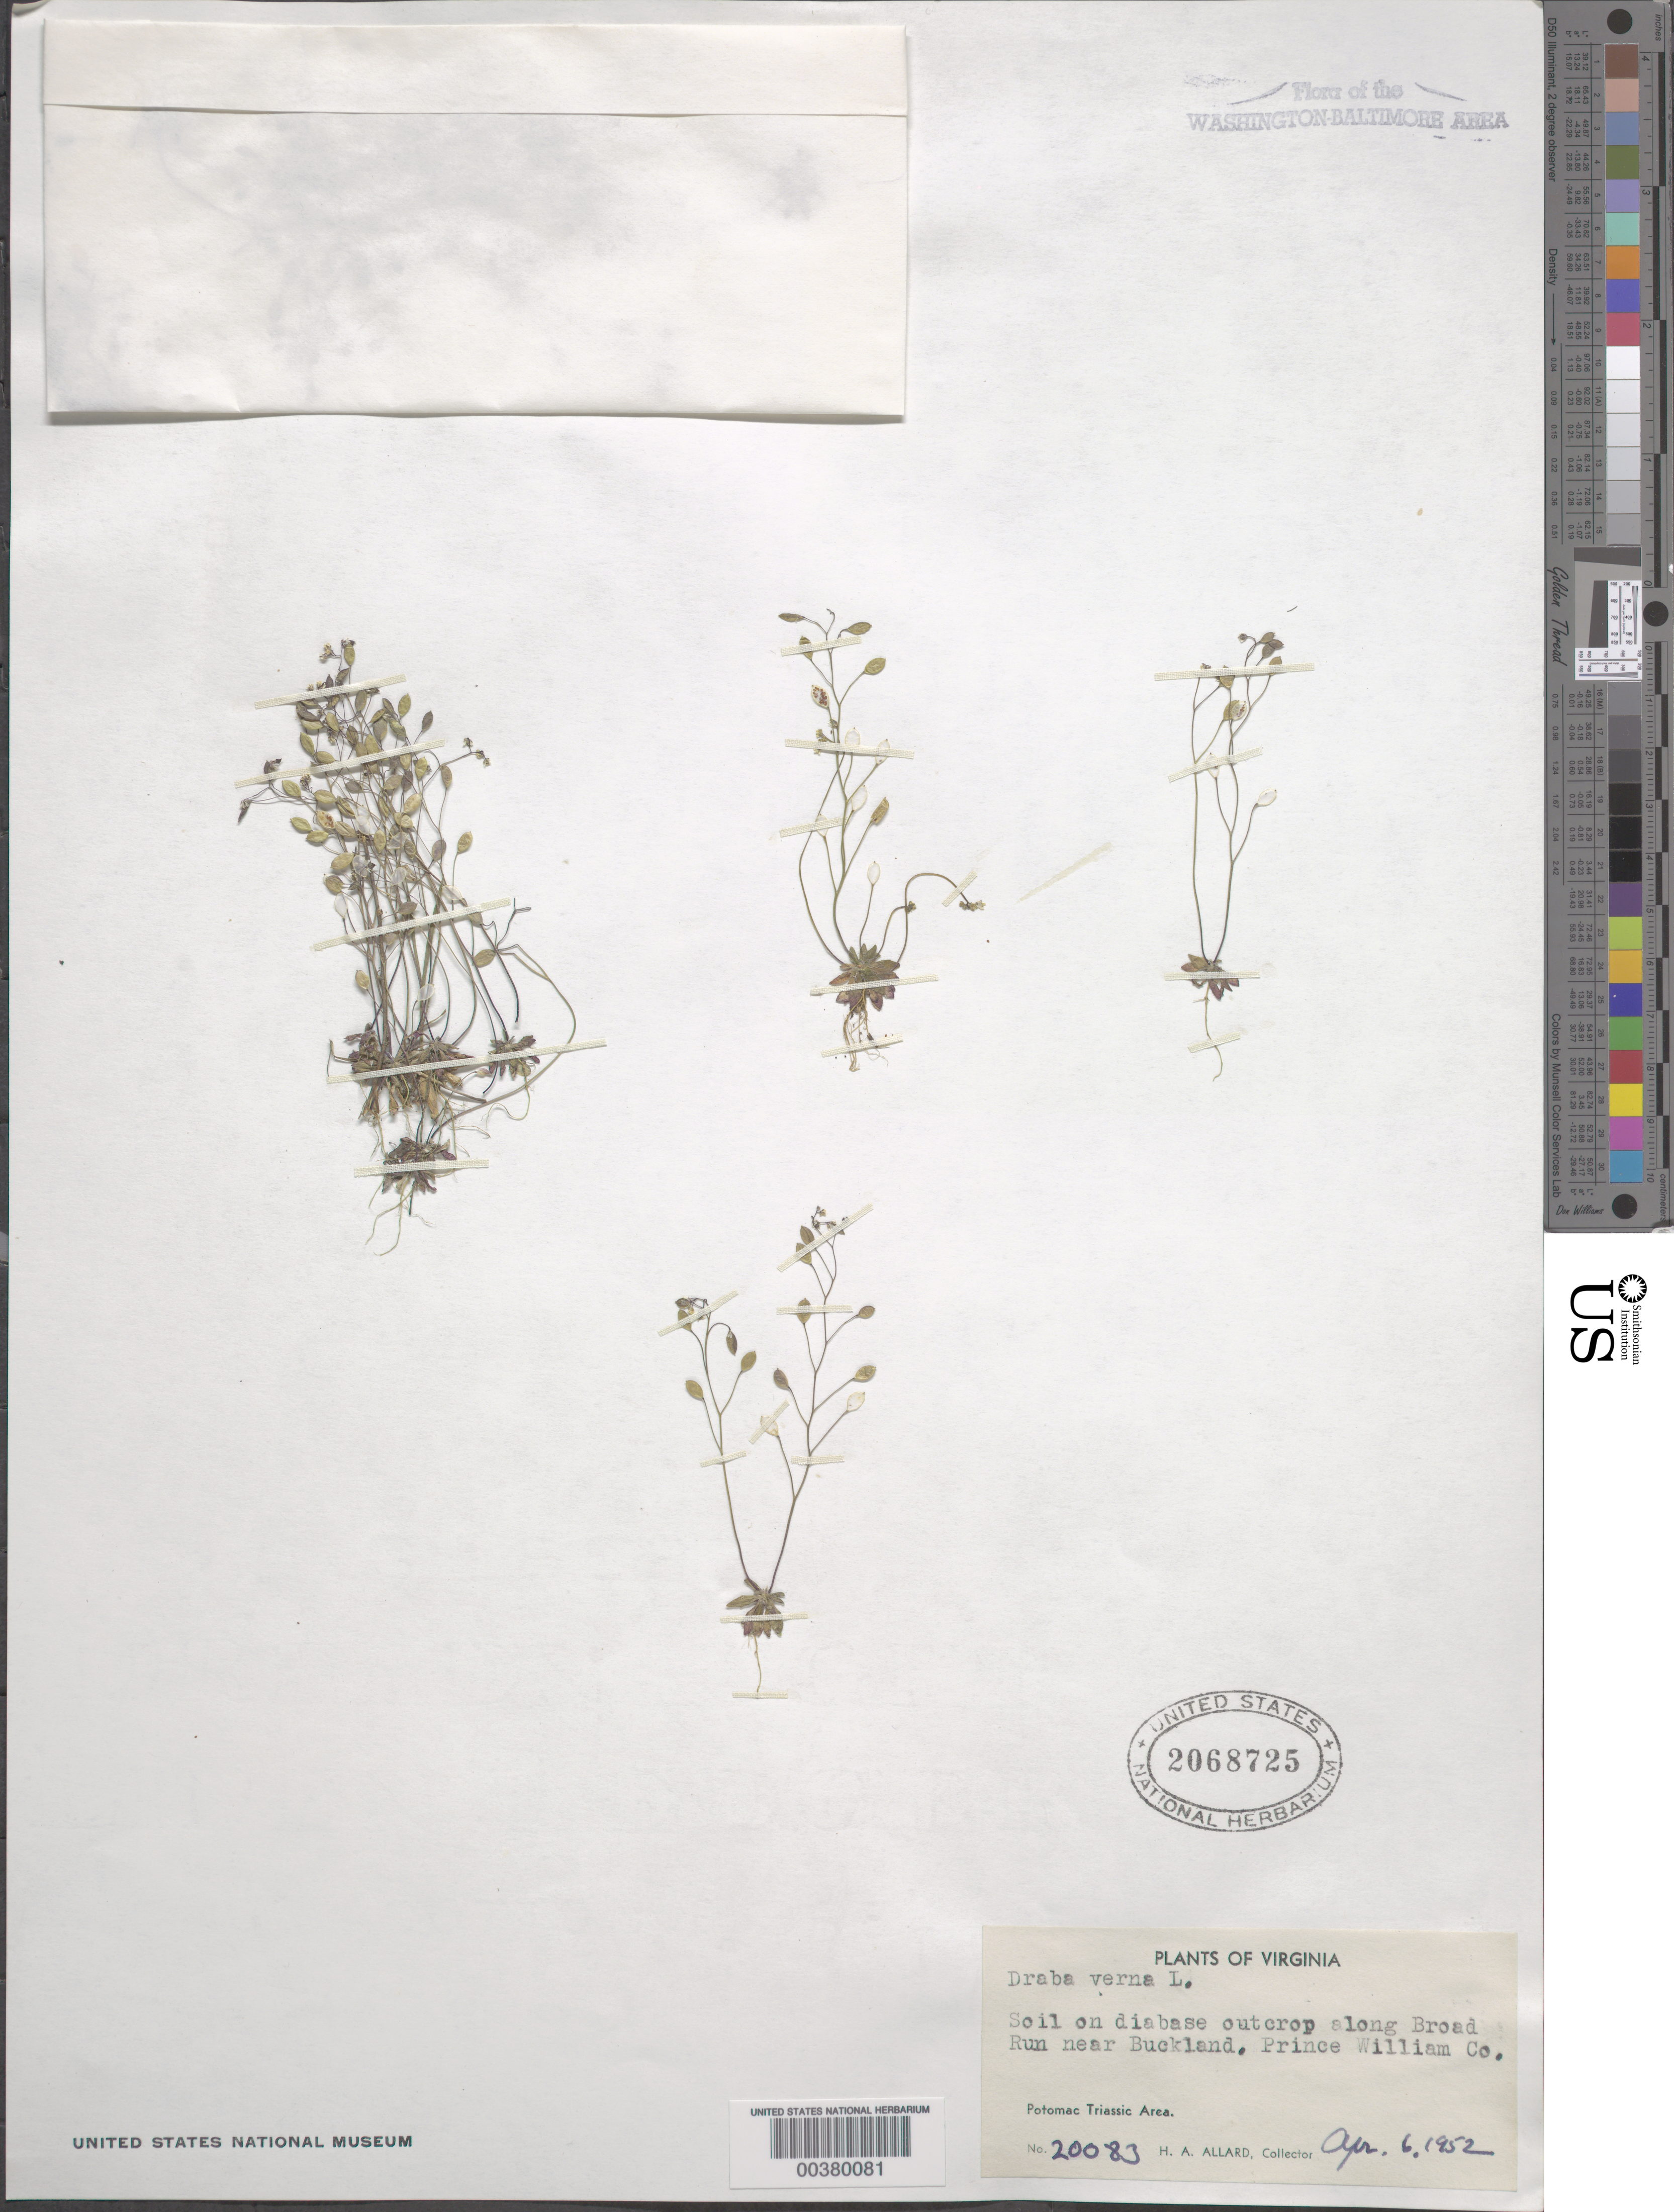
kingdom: Plantae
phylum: Tracheophyta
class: Magnoliopsida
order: Brassicales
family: Brassicaceae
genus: Draba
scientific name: Draba verna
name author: L.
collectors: H. A. Allard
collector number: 20083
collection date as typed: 06 Apr 1952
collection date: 1952-04-06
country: United States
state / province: Virginia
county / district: Prince William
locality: Broad Run near Buckland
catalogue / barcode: US 2068725